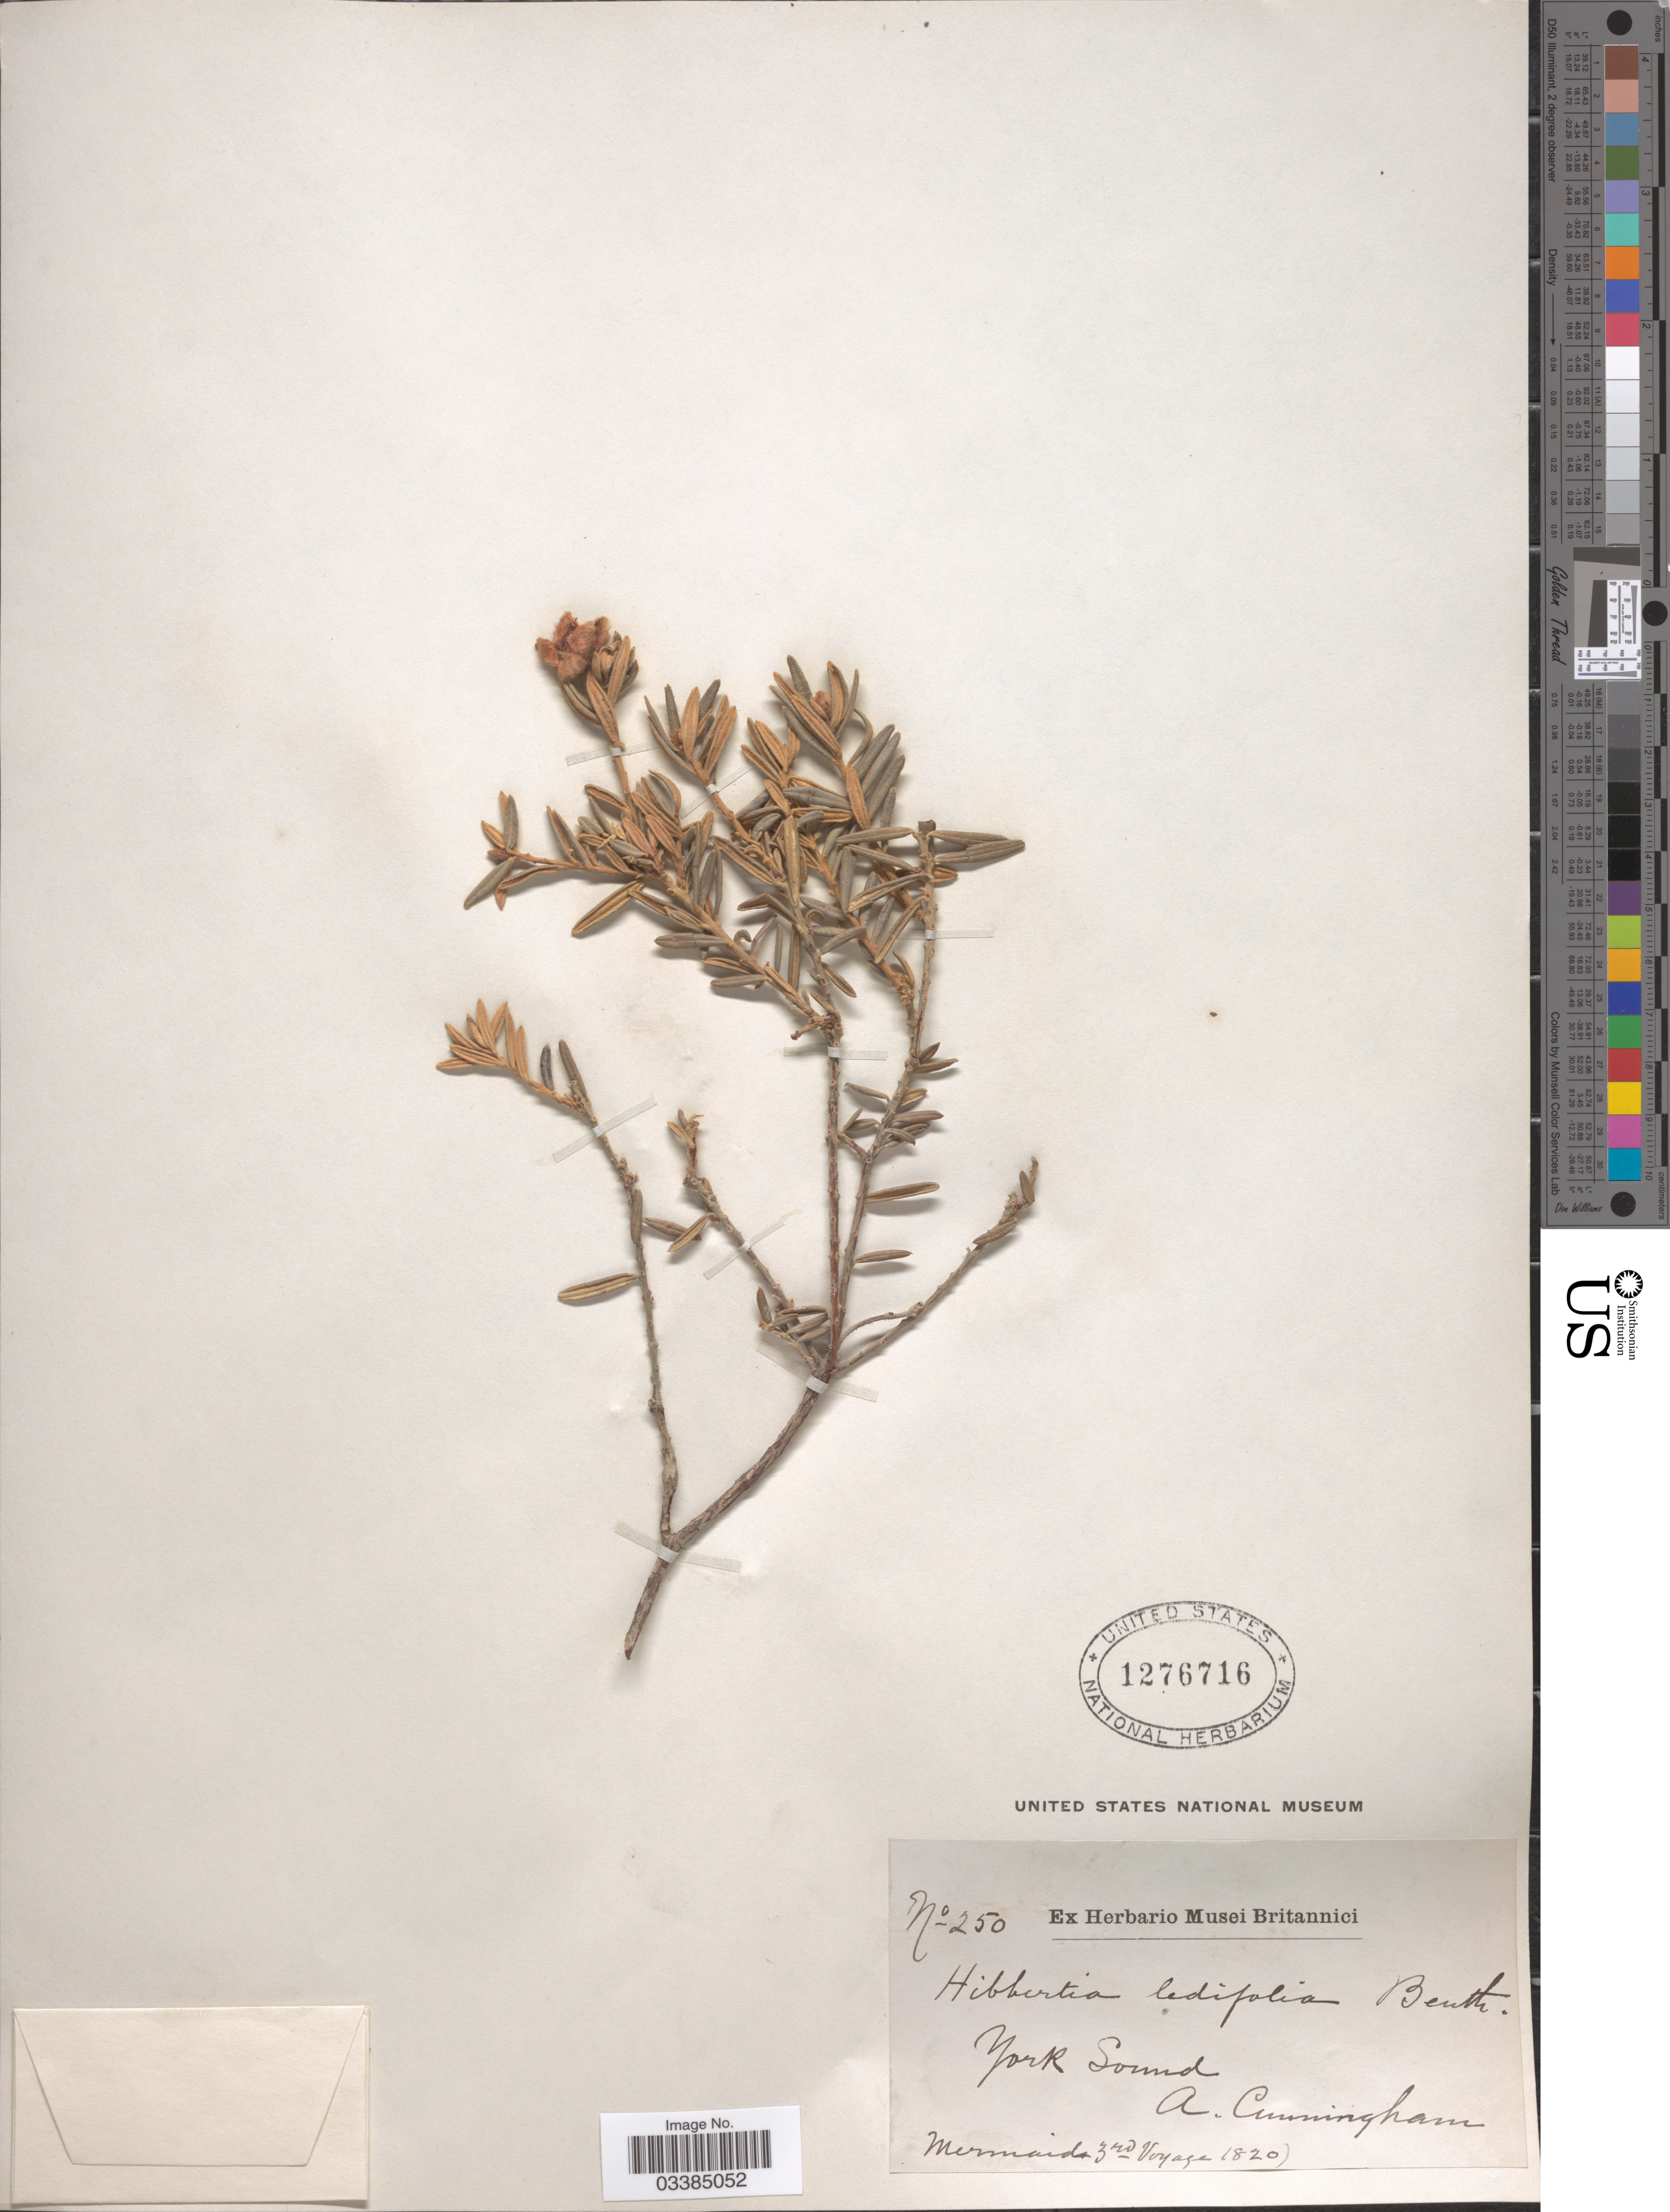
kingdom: Plantae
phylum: Tracheophyta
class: Magnoliopsida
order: Dilleniales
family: Dilleniaceae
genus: Hibbertia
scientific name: Hibbertia ledifolia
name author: Benth.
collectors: A. Cunningham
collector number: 250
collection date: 1820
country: Australia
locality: York Sound.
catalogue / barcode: US 1276716